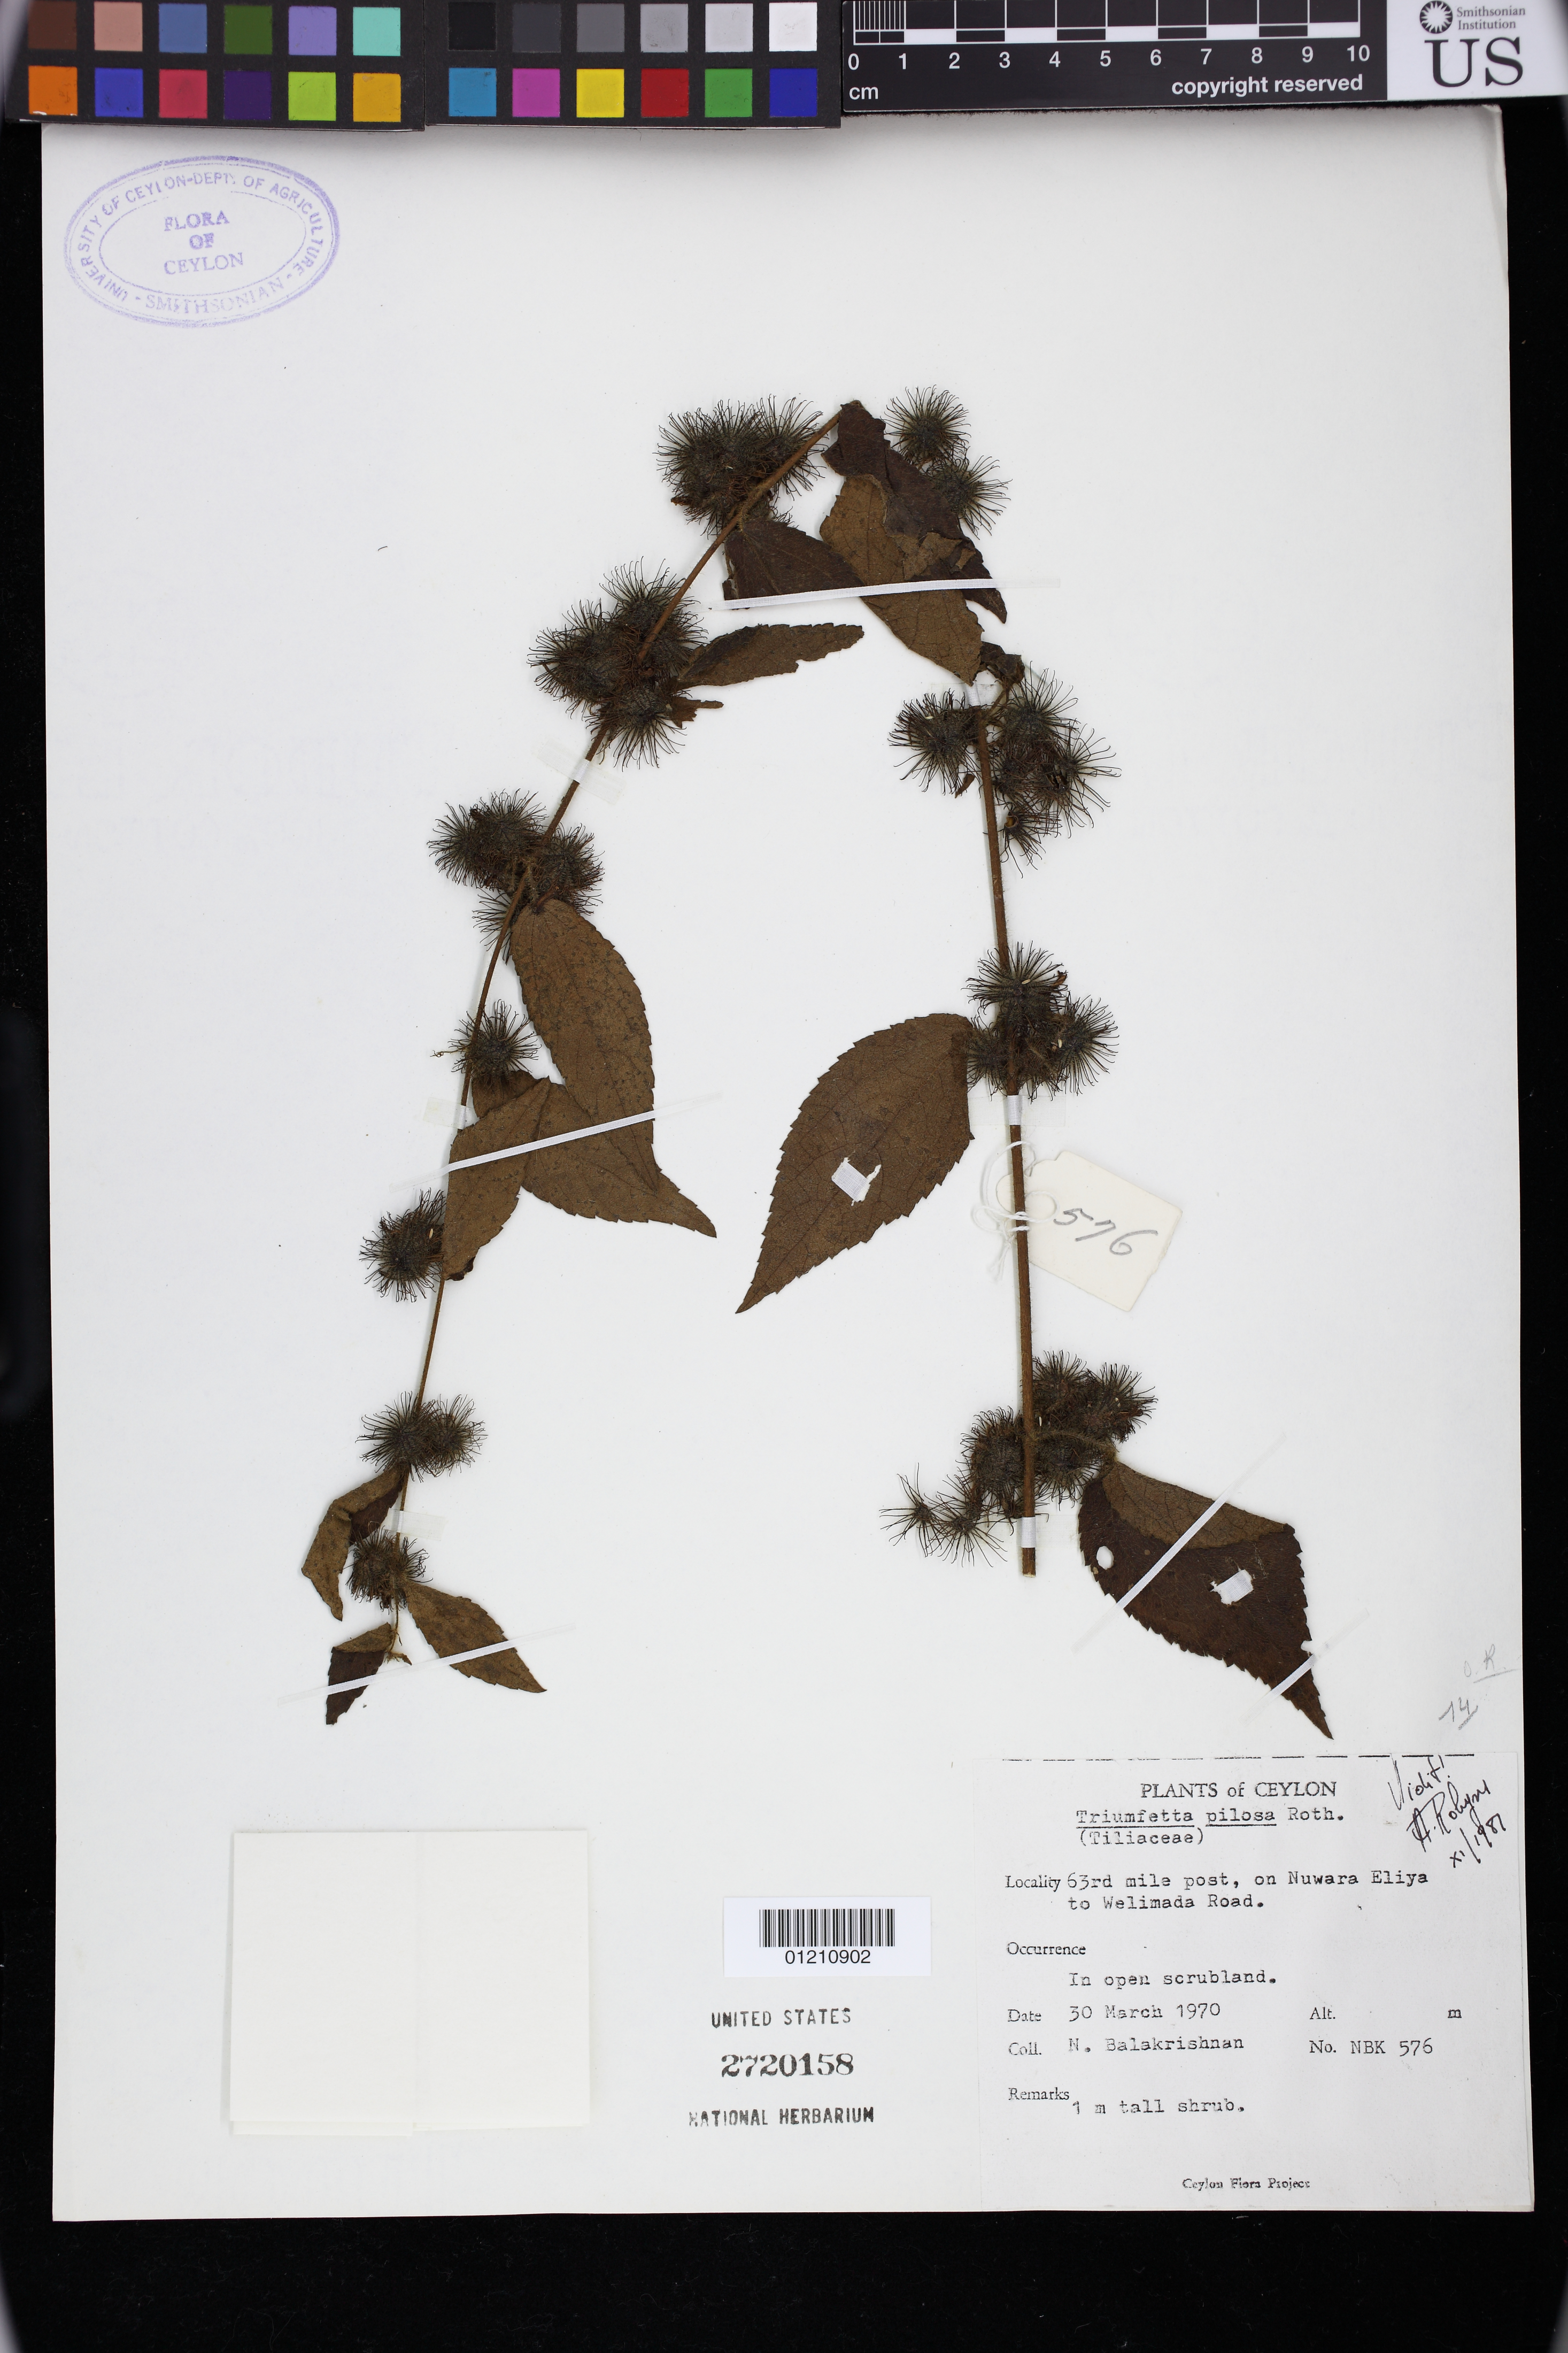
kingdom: Plantae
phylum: Tracheophyta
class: Magnoliopsida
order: Malvales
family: Malvaceae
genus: Triumfetta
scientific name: Triumfetta pilosa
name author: Roth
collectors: N. Balakrishnan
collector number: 576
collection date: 1970-03-30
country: Sri Lanka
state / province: Central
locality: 63 rd mile post, on Nuwara Eliya to Welimada Road.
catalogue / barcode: US 2720158